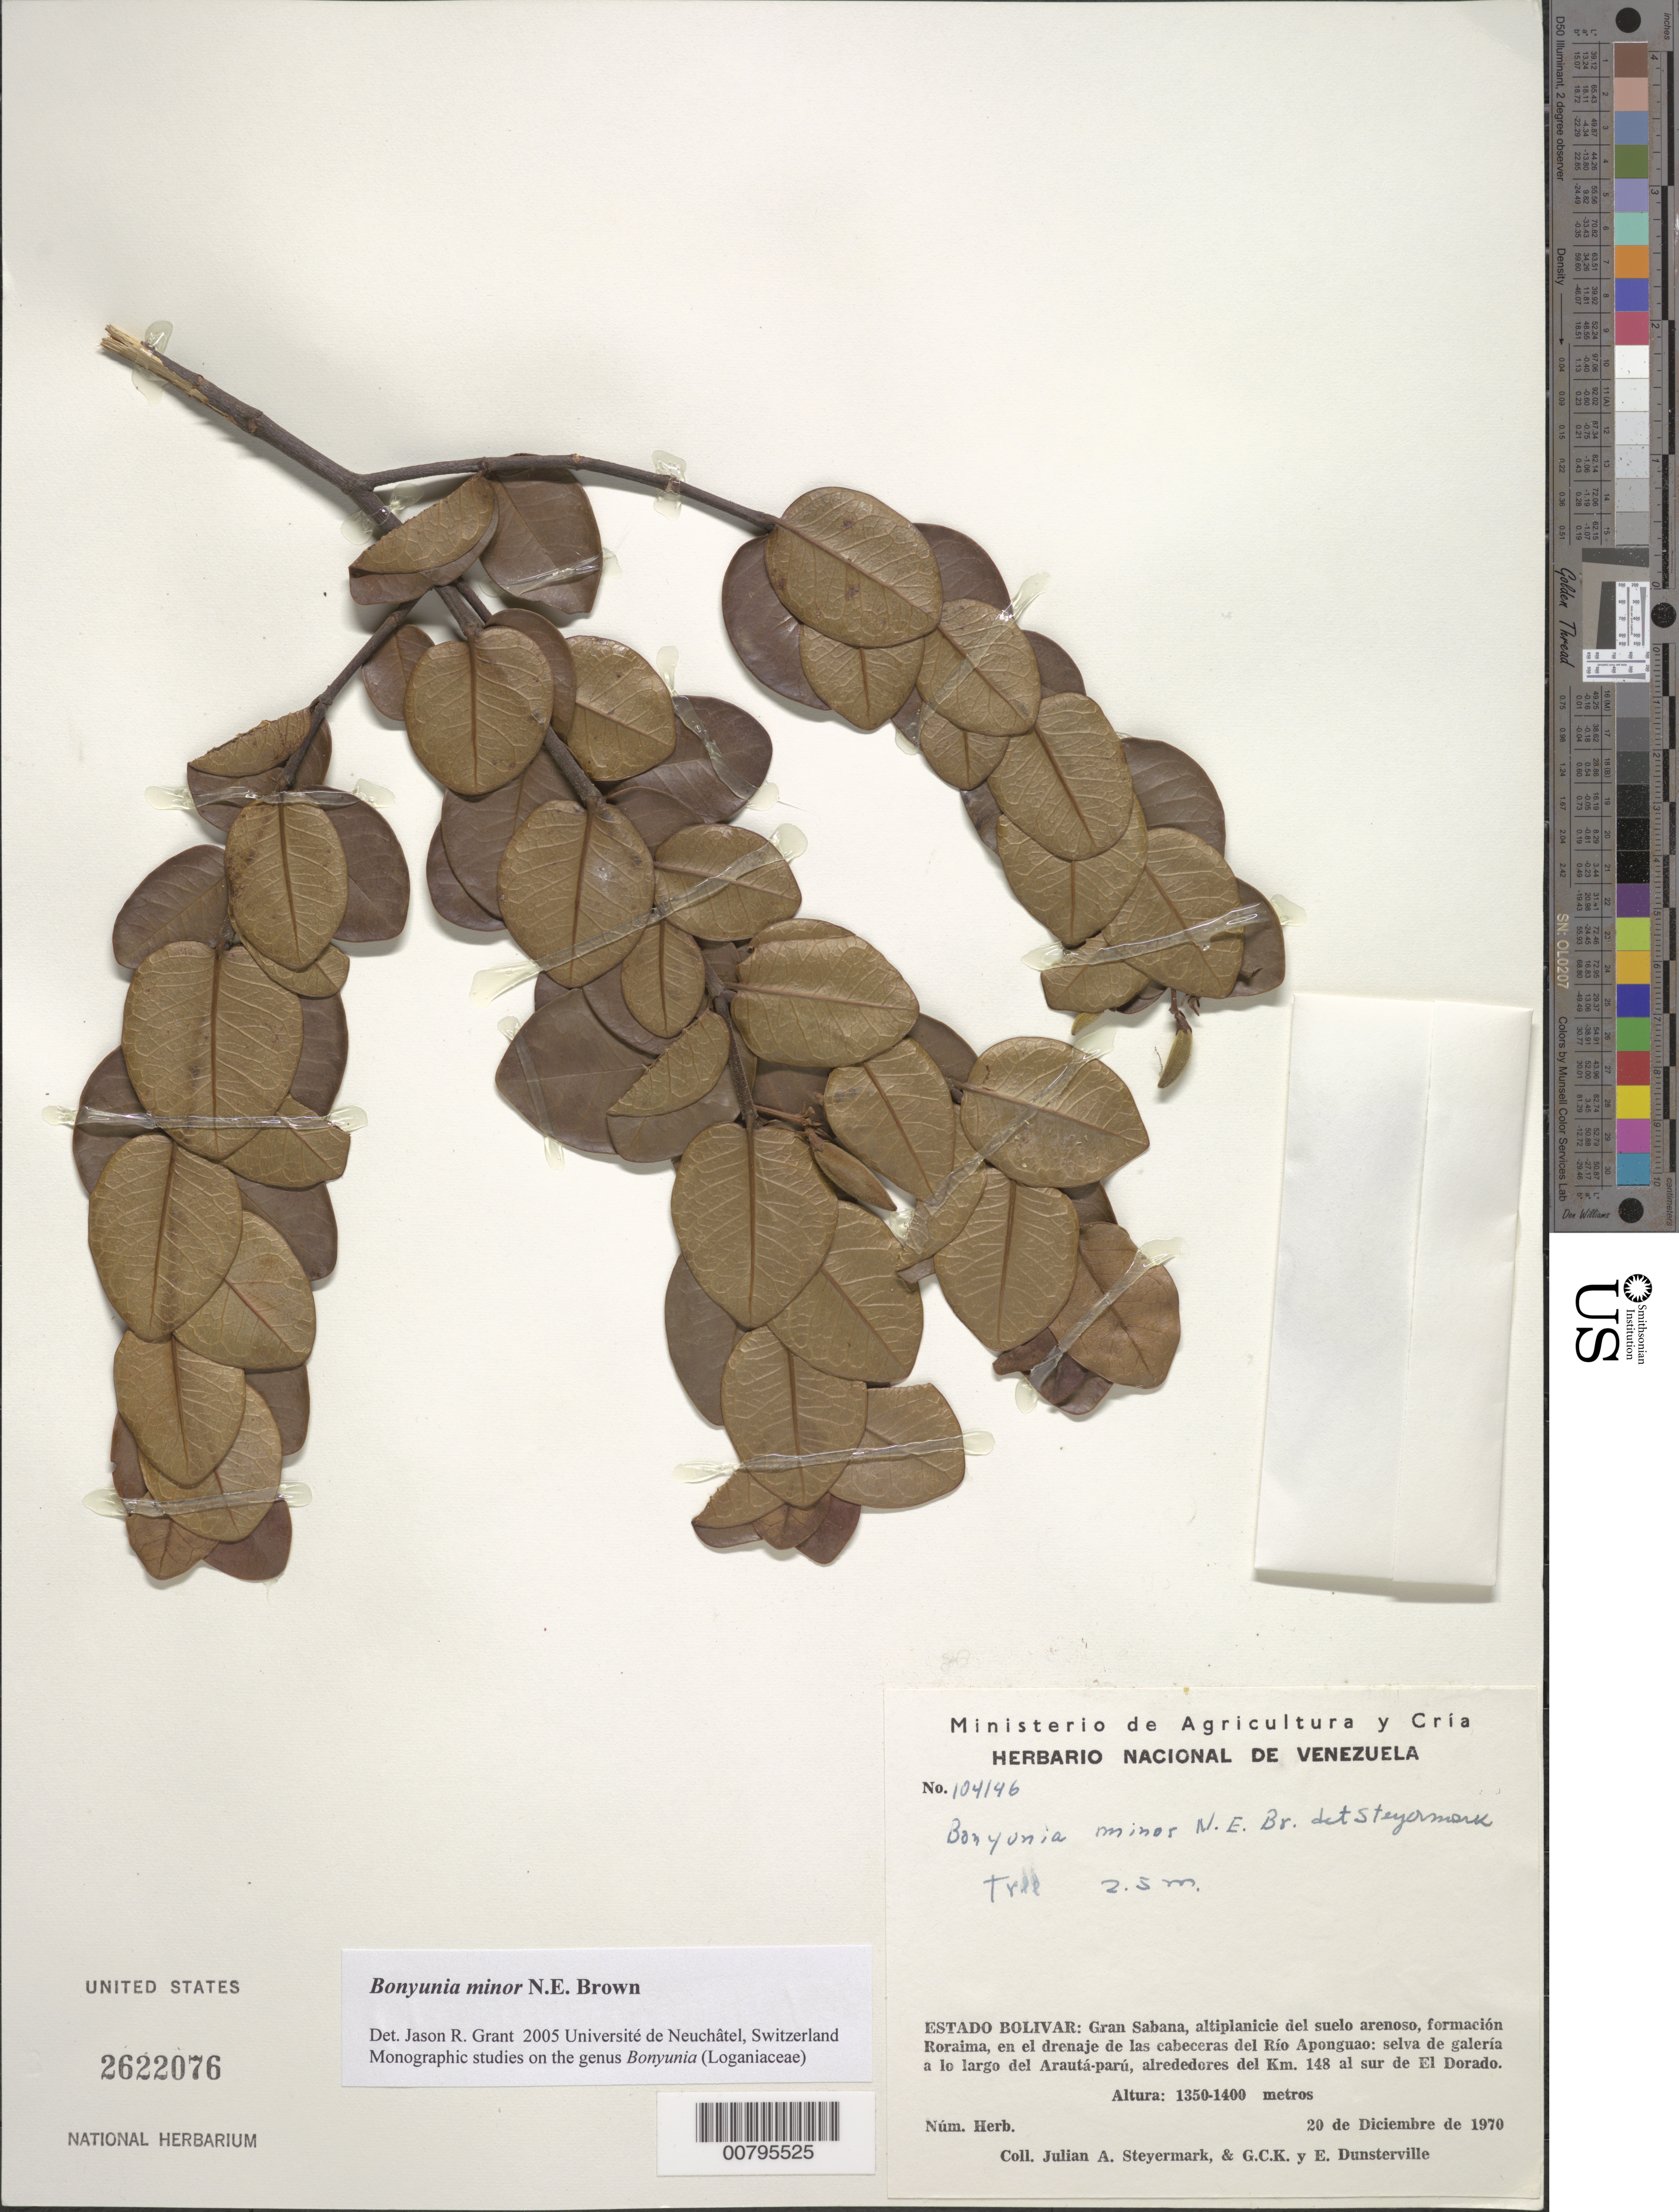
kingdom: Plantae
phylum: Tracheophyta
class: Magnoliopsida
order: Gentianales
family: Loganiaceae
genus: Bonyunia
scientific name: Bonyunia minor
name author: N.E. Br.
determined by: Steyermark, Julian A., (VEN)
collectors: J. Steyermark, G. C. K. Dunsterville & E. Dunsterville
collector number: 104146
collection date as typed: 20-Dec-70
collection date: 1970-12-20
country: Venezuela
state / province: Bolívar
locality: Gran Sabana, formacion Roraima, Río Aponguao; a lo largo del Arautá-parú, alrededores del km 148 al sur de El Dorado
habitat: High plateau with sandy ground; gallery forest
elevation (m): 1350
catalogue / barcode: US 2622076